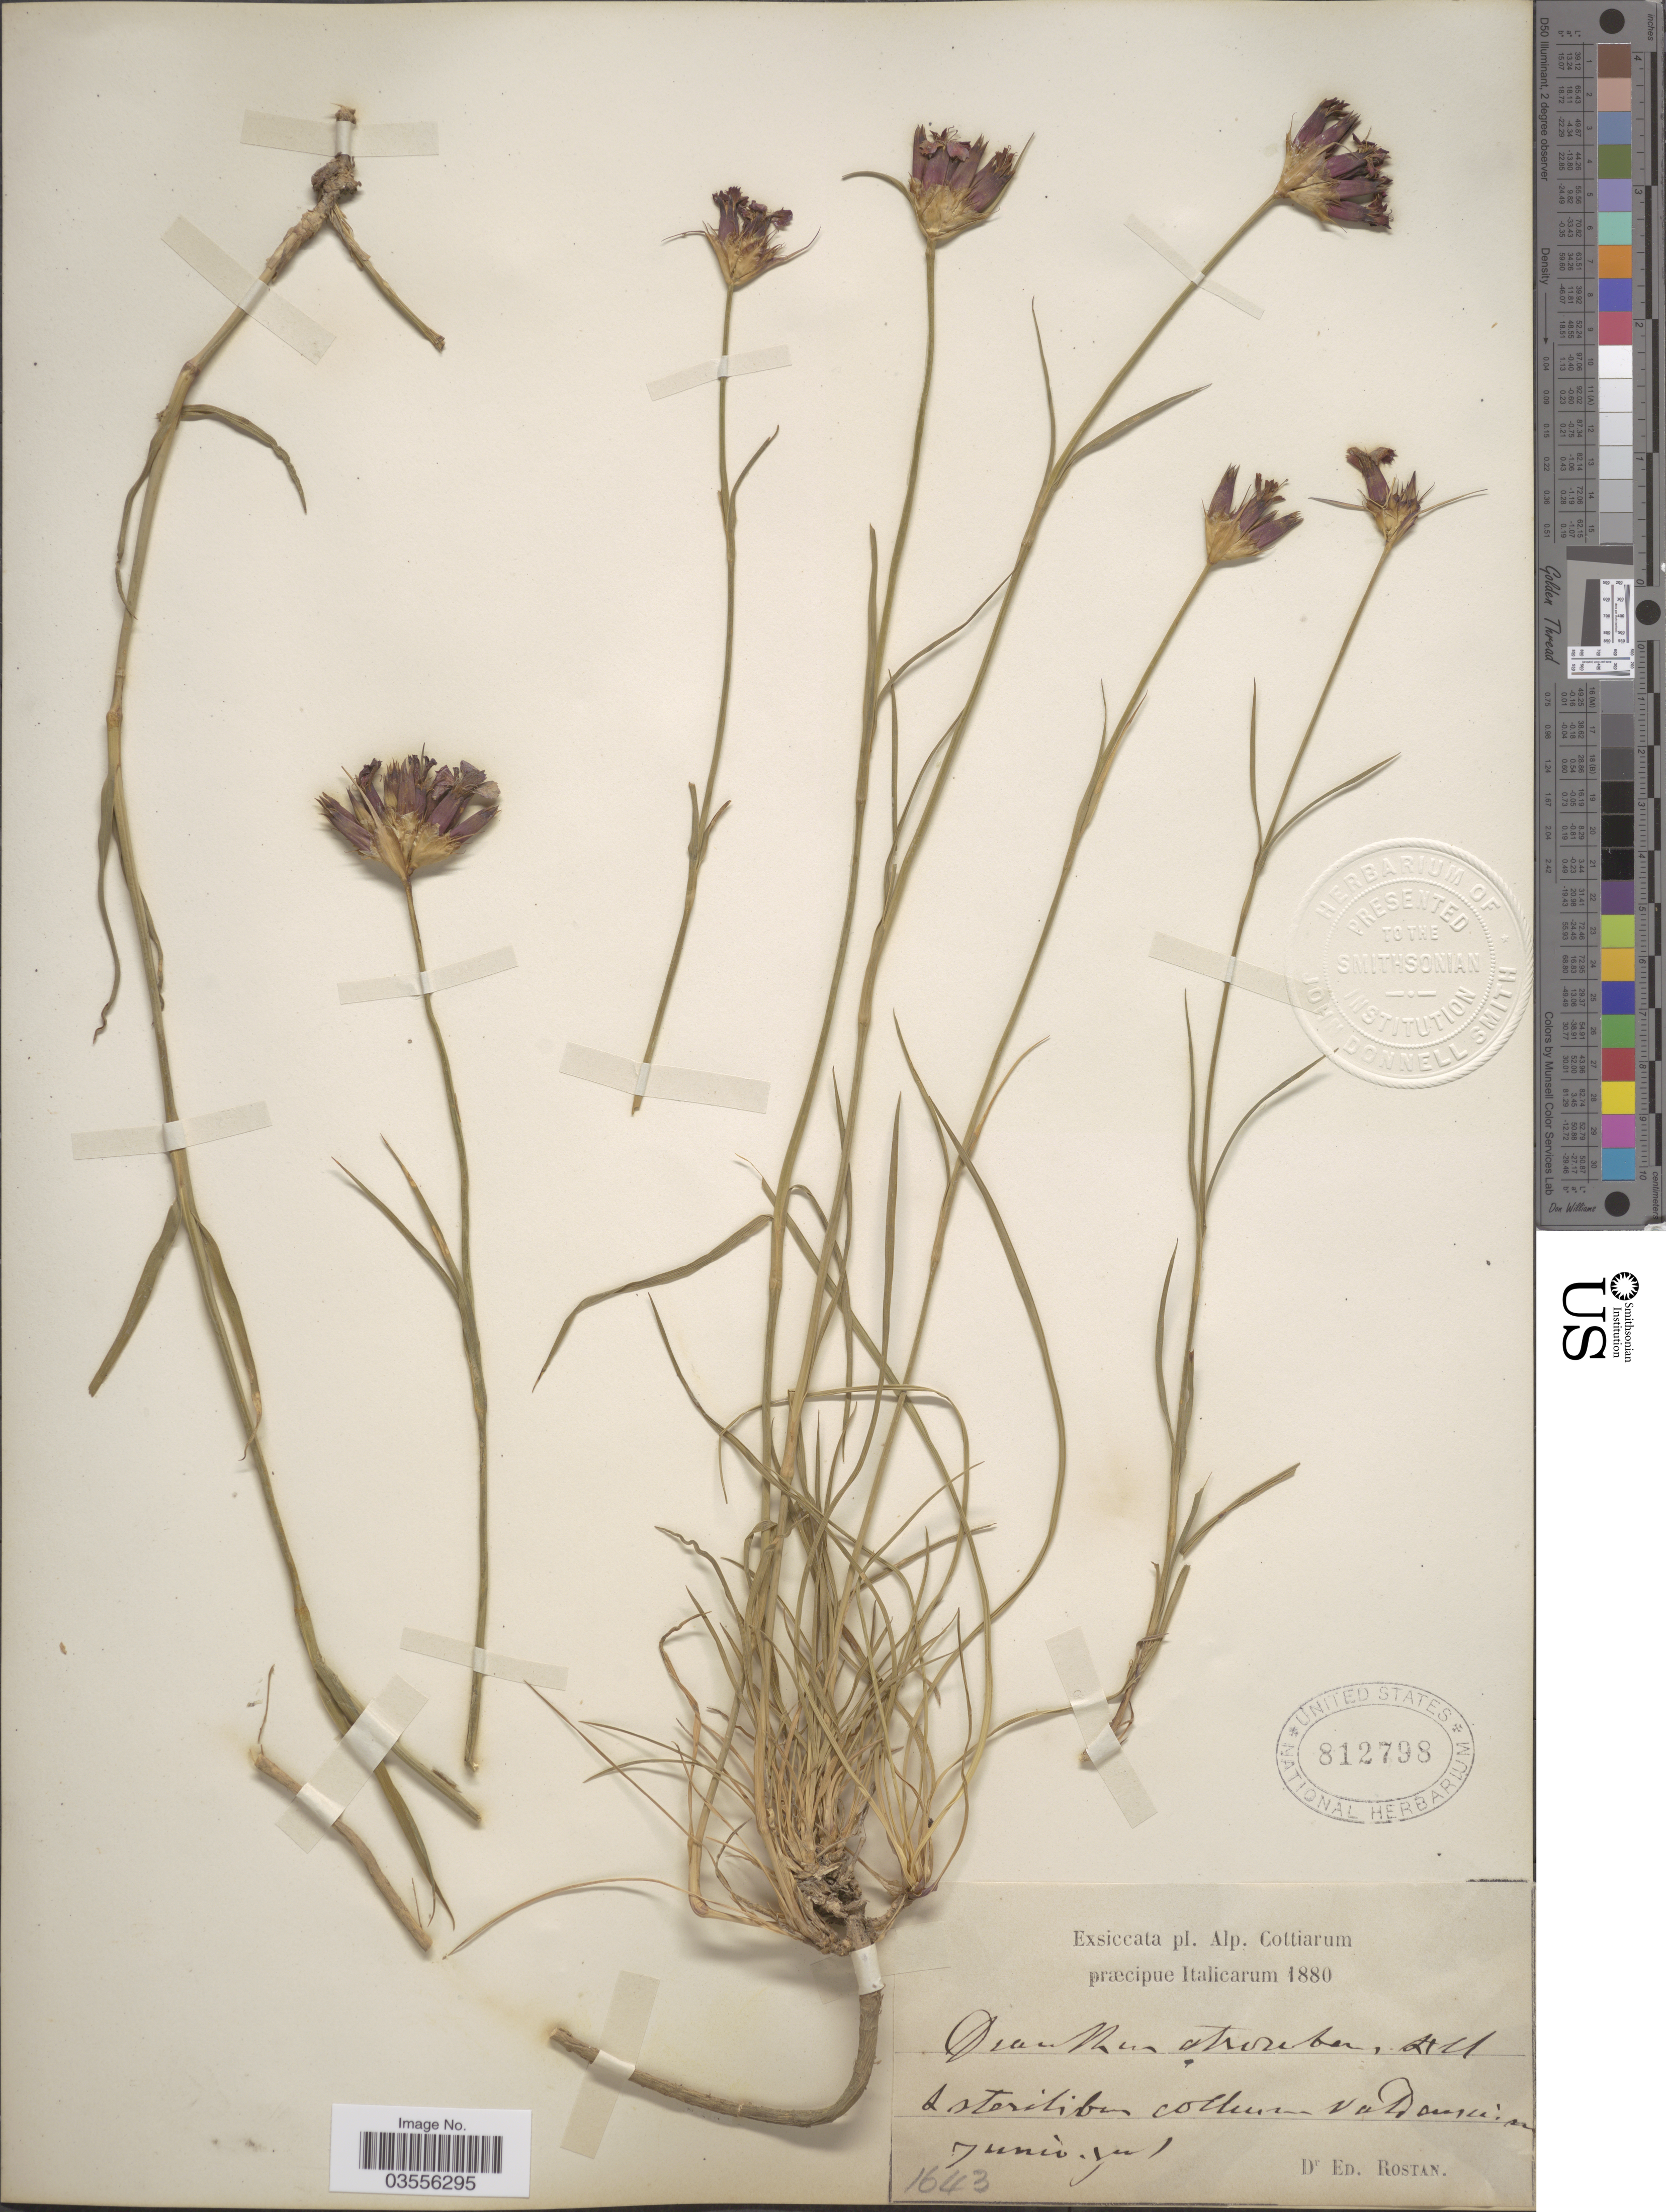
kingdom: Plantae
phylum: Tracheophyta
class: Magnoliopsida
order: Caryophyllales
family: Caryophyllaceae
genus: Dianthus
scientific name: Dianthus atrorubens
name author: All.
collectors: E. Rostan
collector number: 1643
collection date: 1880-06/1880-07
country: Italy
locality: Alp. Cottiarum. Collum Damsica. [interpreted]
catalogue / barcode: US 812798